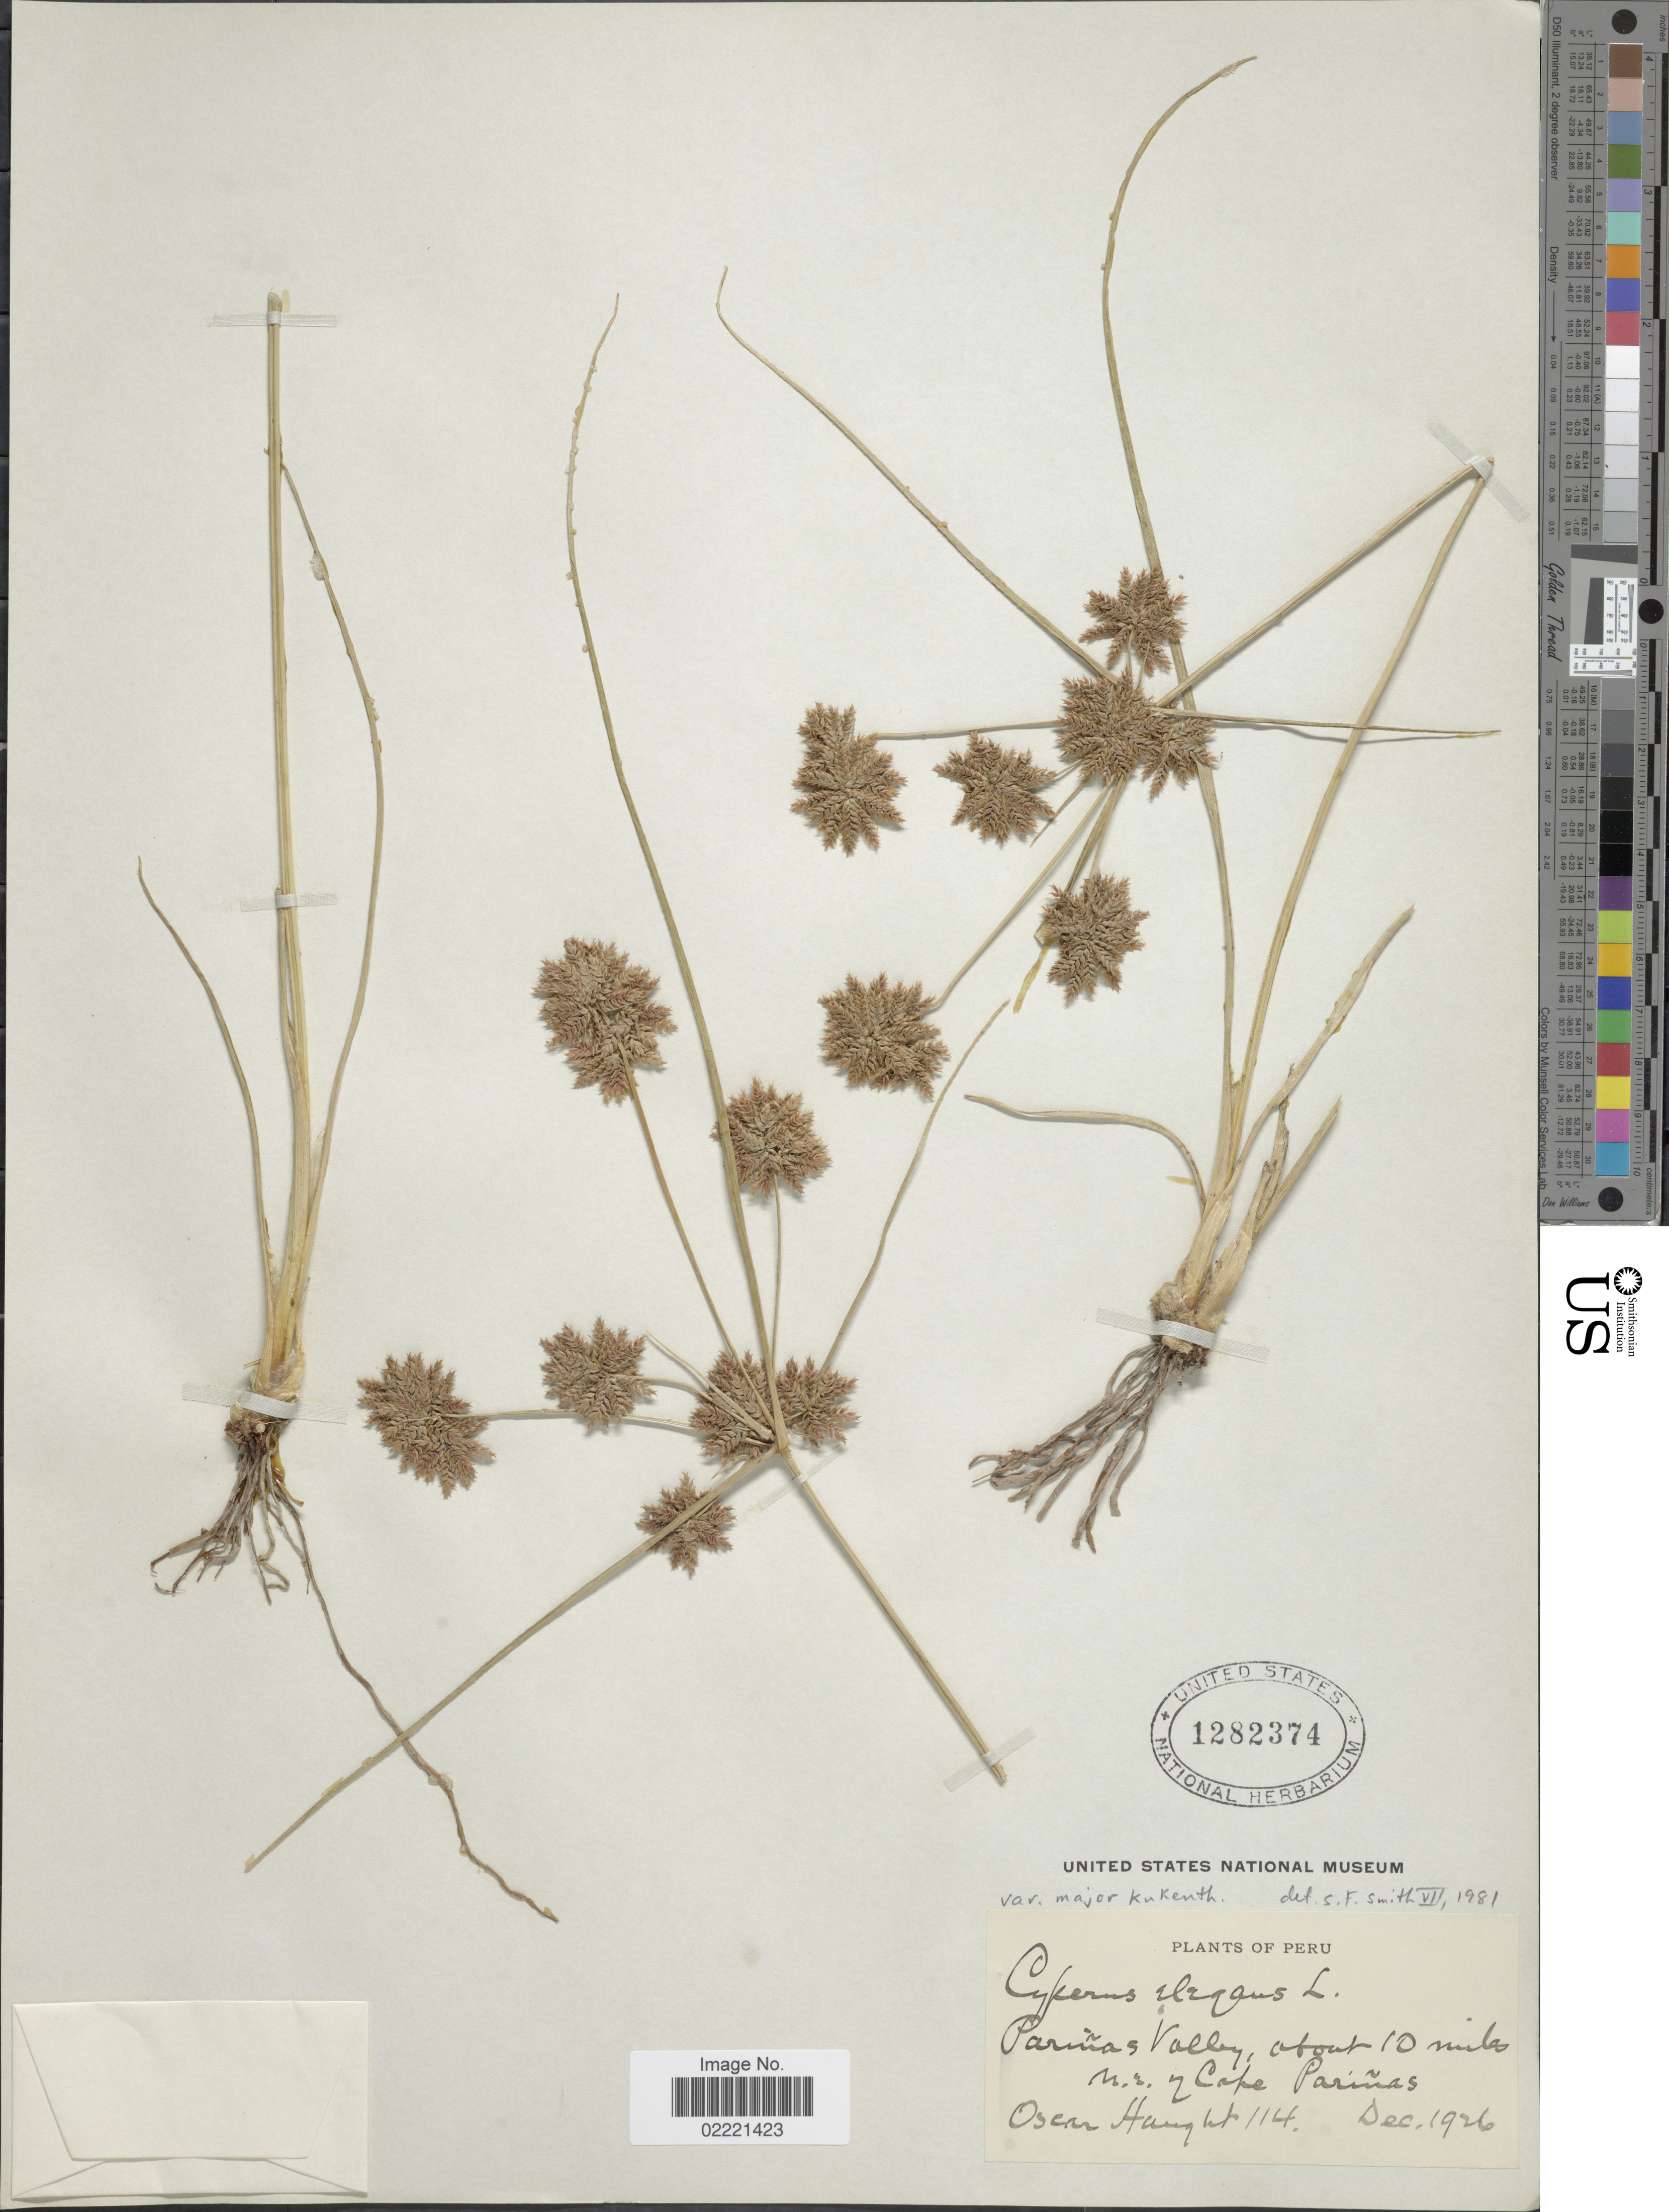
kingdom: Plantae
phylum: Tracheophyta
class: Liliopsida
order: Poales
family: Cyperaceae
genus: Cyperus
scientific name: Cyperus elegans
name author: L.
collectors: O. Haught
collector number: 114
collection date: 1926-12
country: Peru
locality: Parinas Valley, about 10 miles n.e. of Cape Parinas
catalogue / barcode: US 1282374